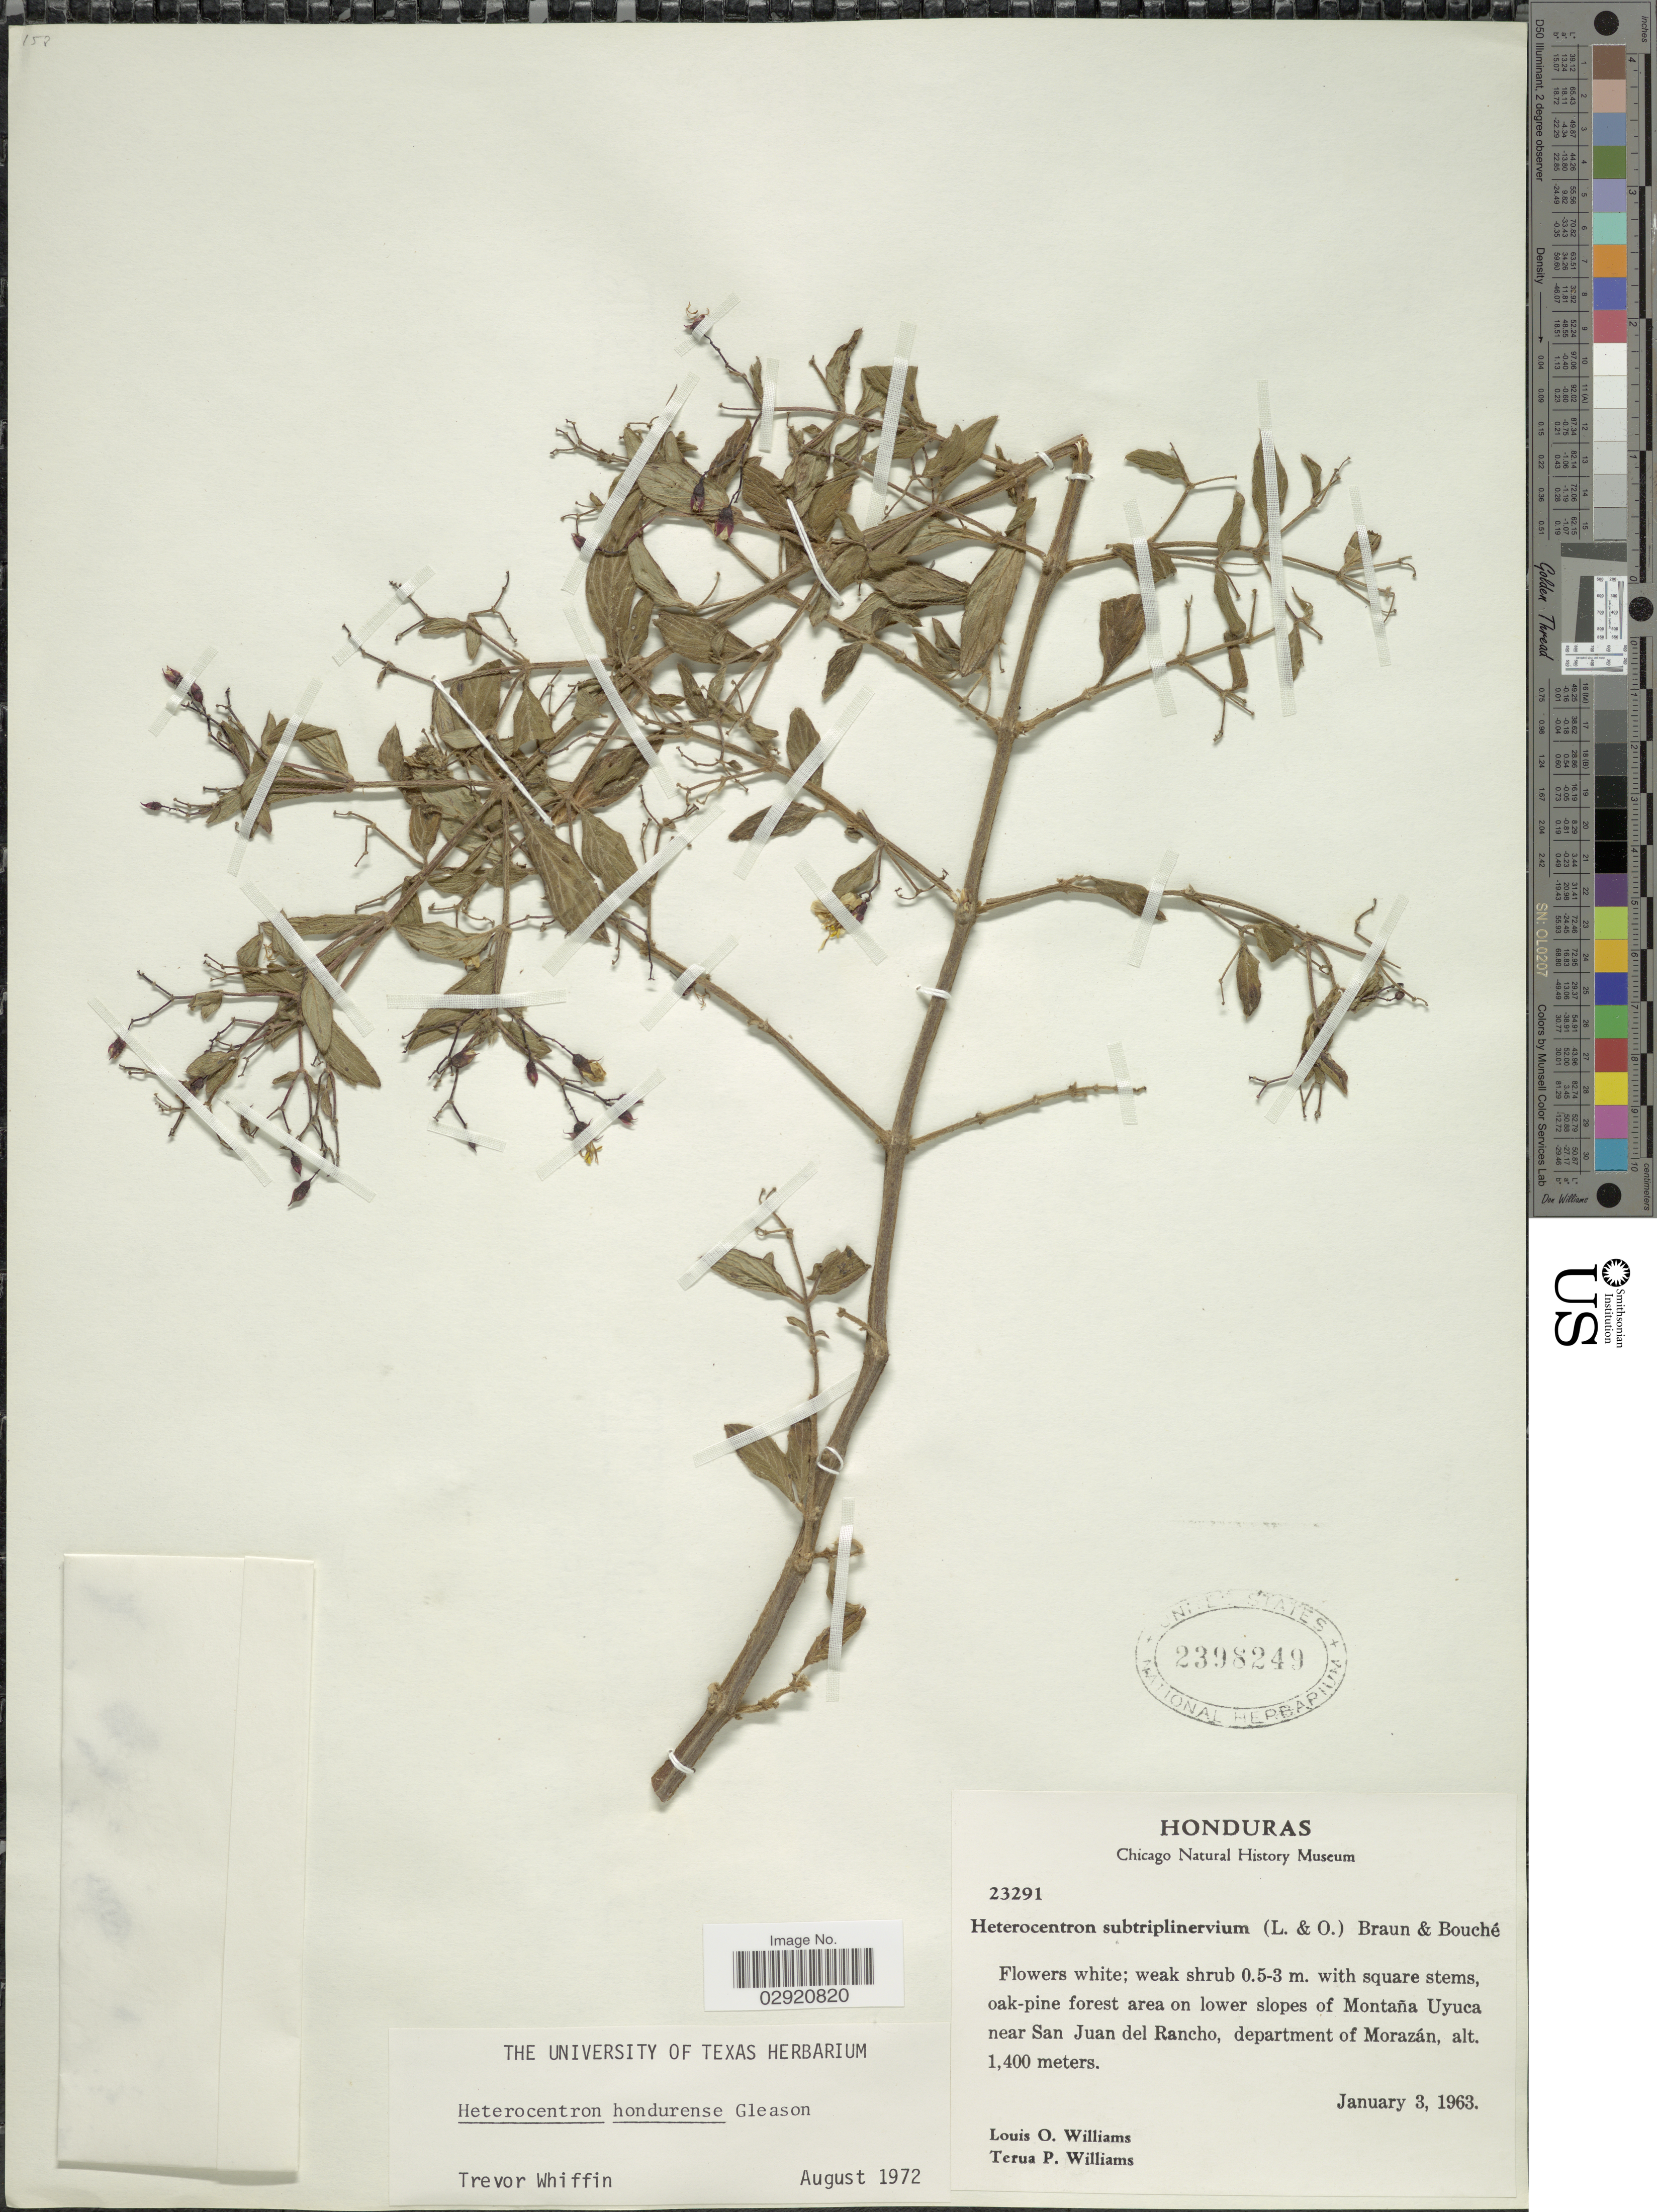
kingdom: Plantae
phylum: Tracheophyta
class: Magnoliopsida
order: Myrtales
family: Melastomataceae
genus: Heterocentron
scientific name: Heterocentron hondurense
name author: Gleason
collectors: L. O. Williams & T. Williams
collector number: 23291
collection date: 1963-01-03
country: Honduras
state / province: Fco. Morazán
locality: On lower slopes of Montaña Uyuca near San Juan del Rancho, department of Morazán.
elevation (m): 1400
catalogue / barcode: US 2398249